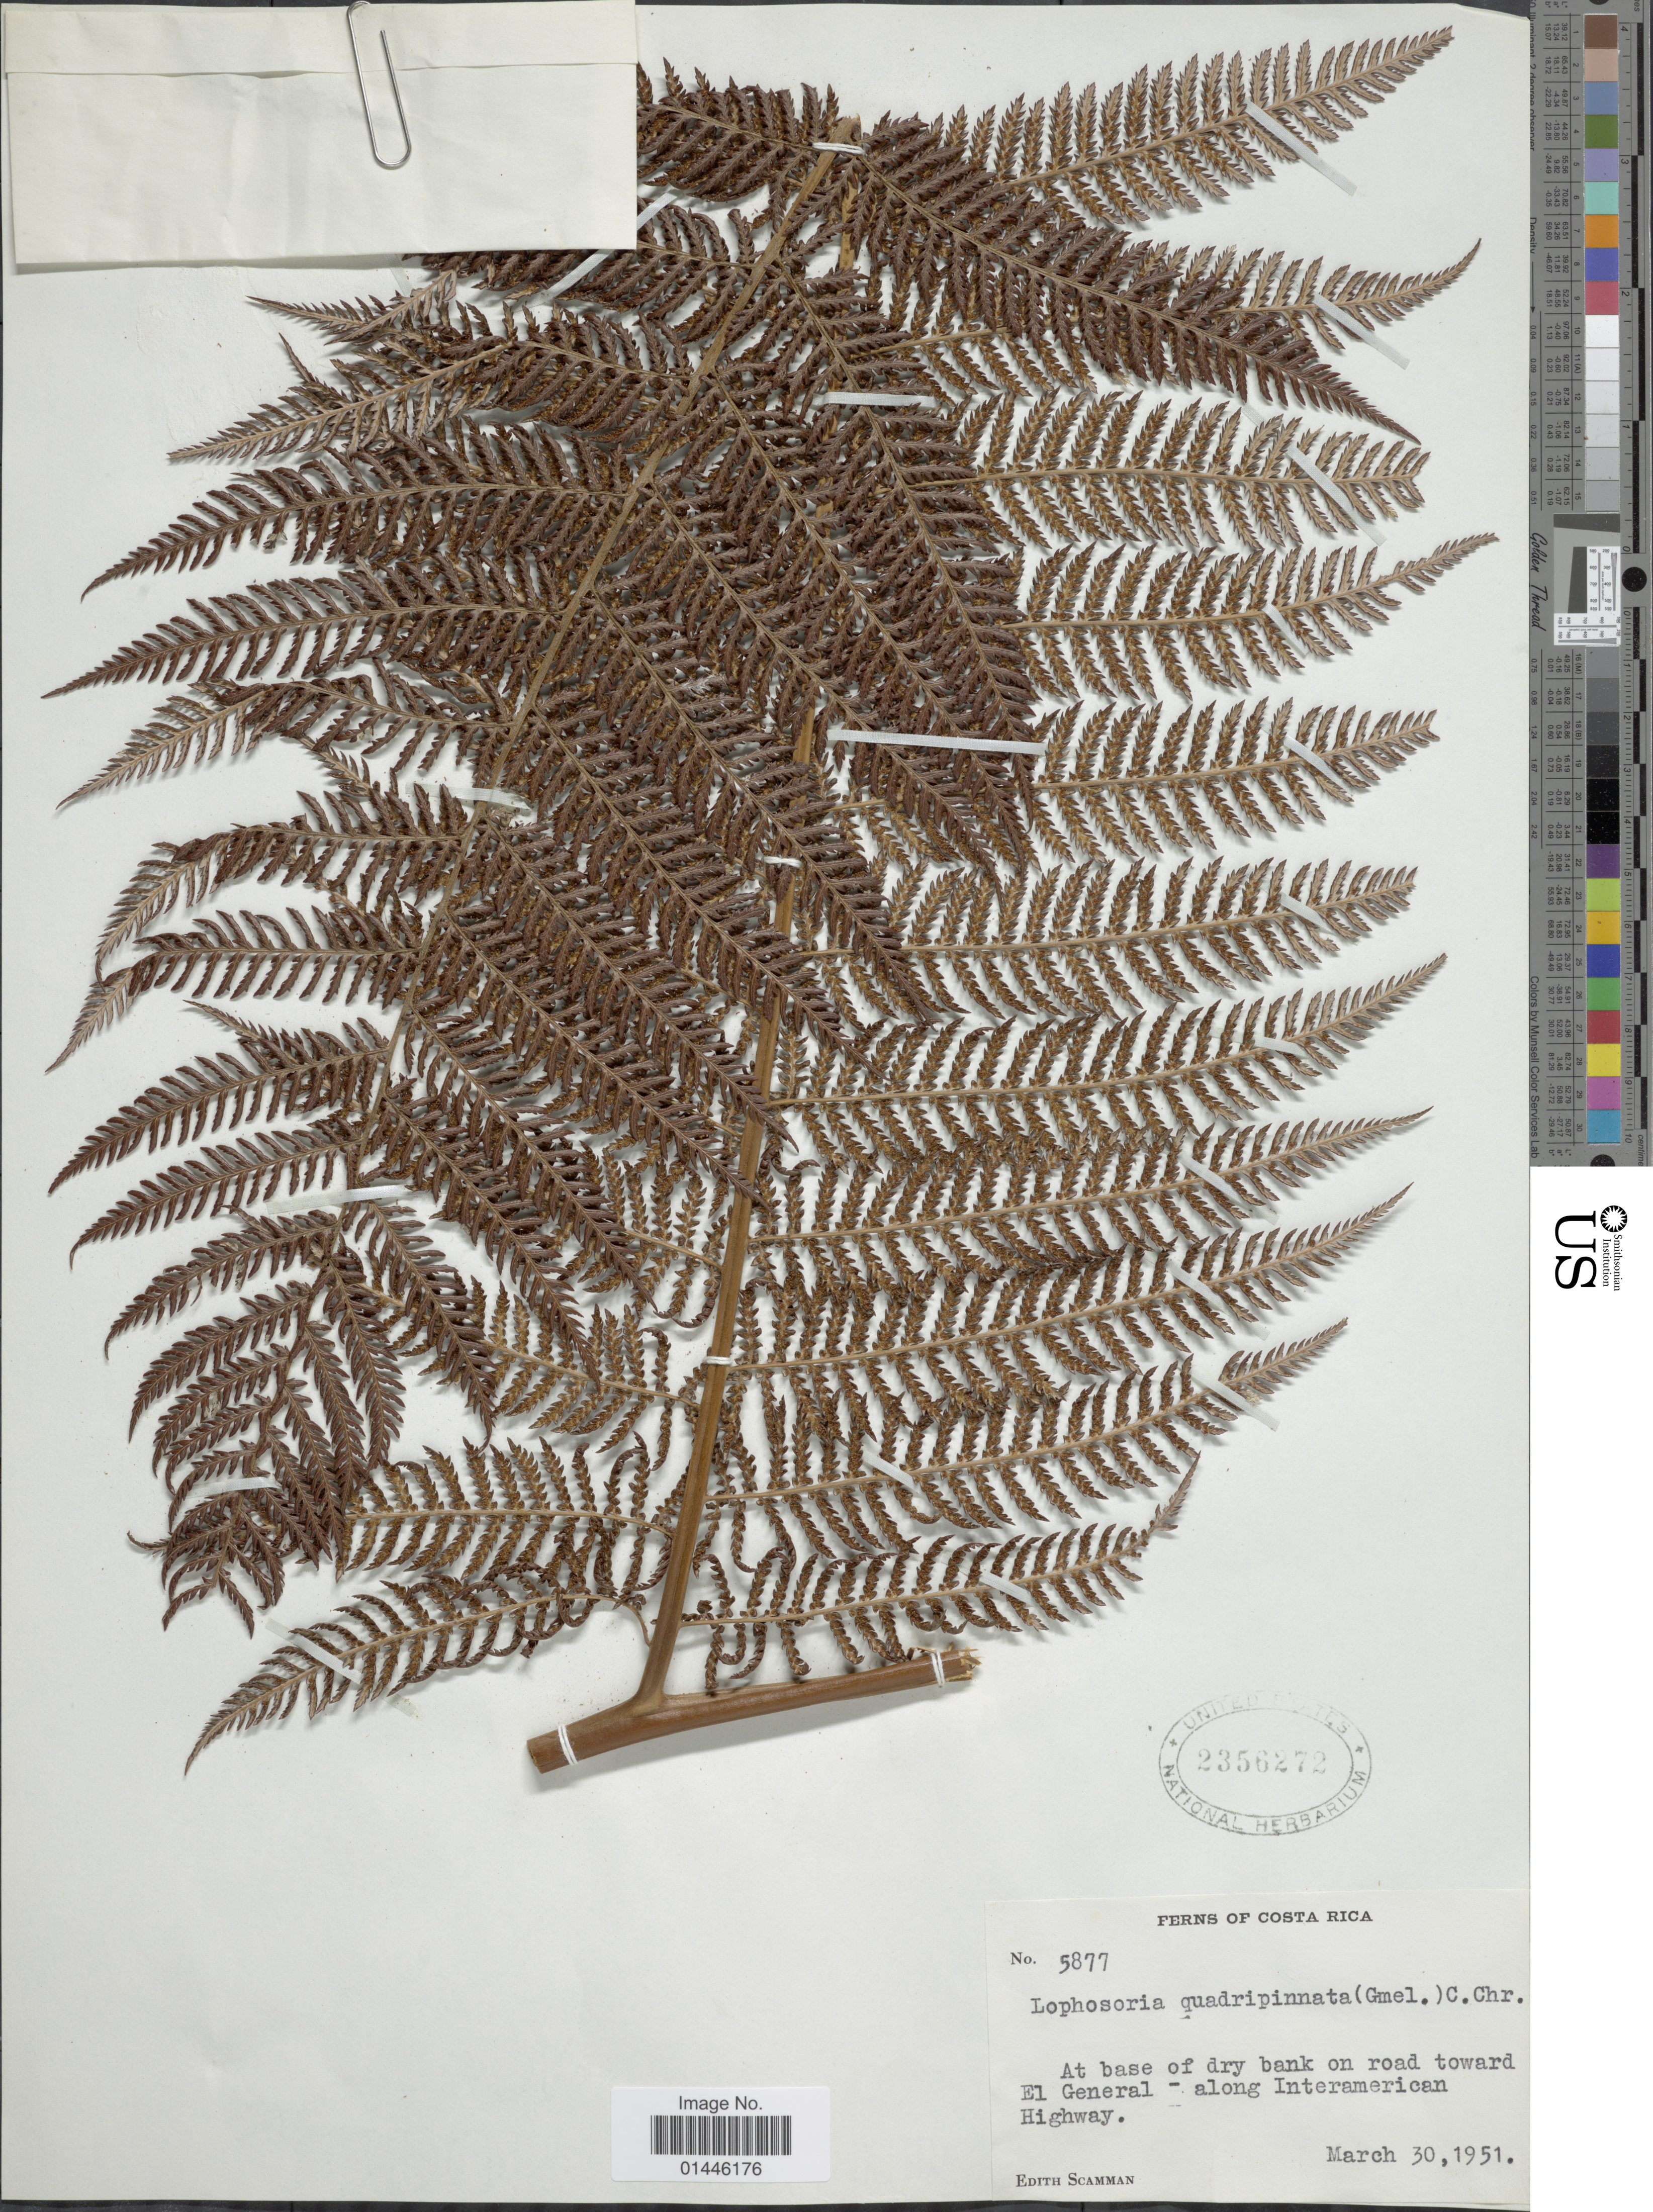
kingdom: Plantae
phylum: Tracheophyta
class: Polypodiopsida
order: Cyatheales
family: Dicksoniaceae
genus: Lophosoria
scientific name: Lophosoria quadripinnata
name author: (J.F. Gmel.) C. Chr.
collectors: E. Scamman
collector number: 5877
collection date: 1951-03-30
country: Costa Rica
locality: Road toward El General - along Interamerican Highway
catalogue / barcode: US 2356272